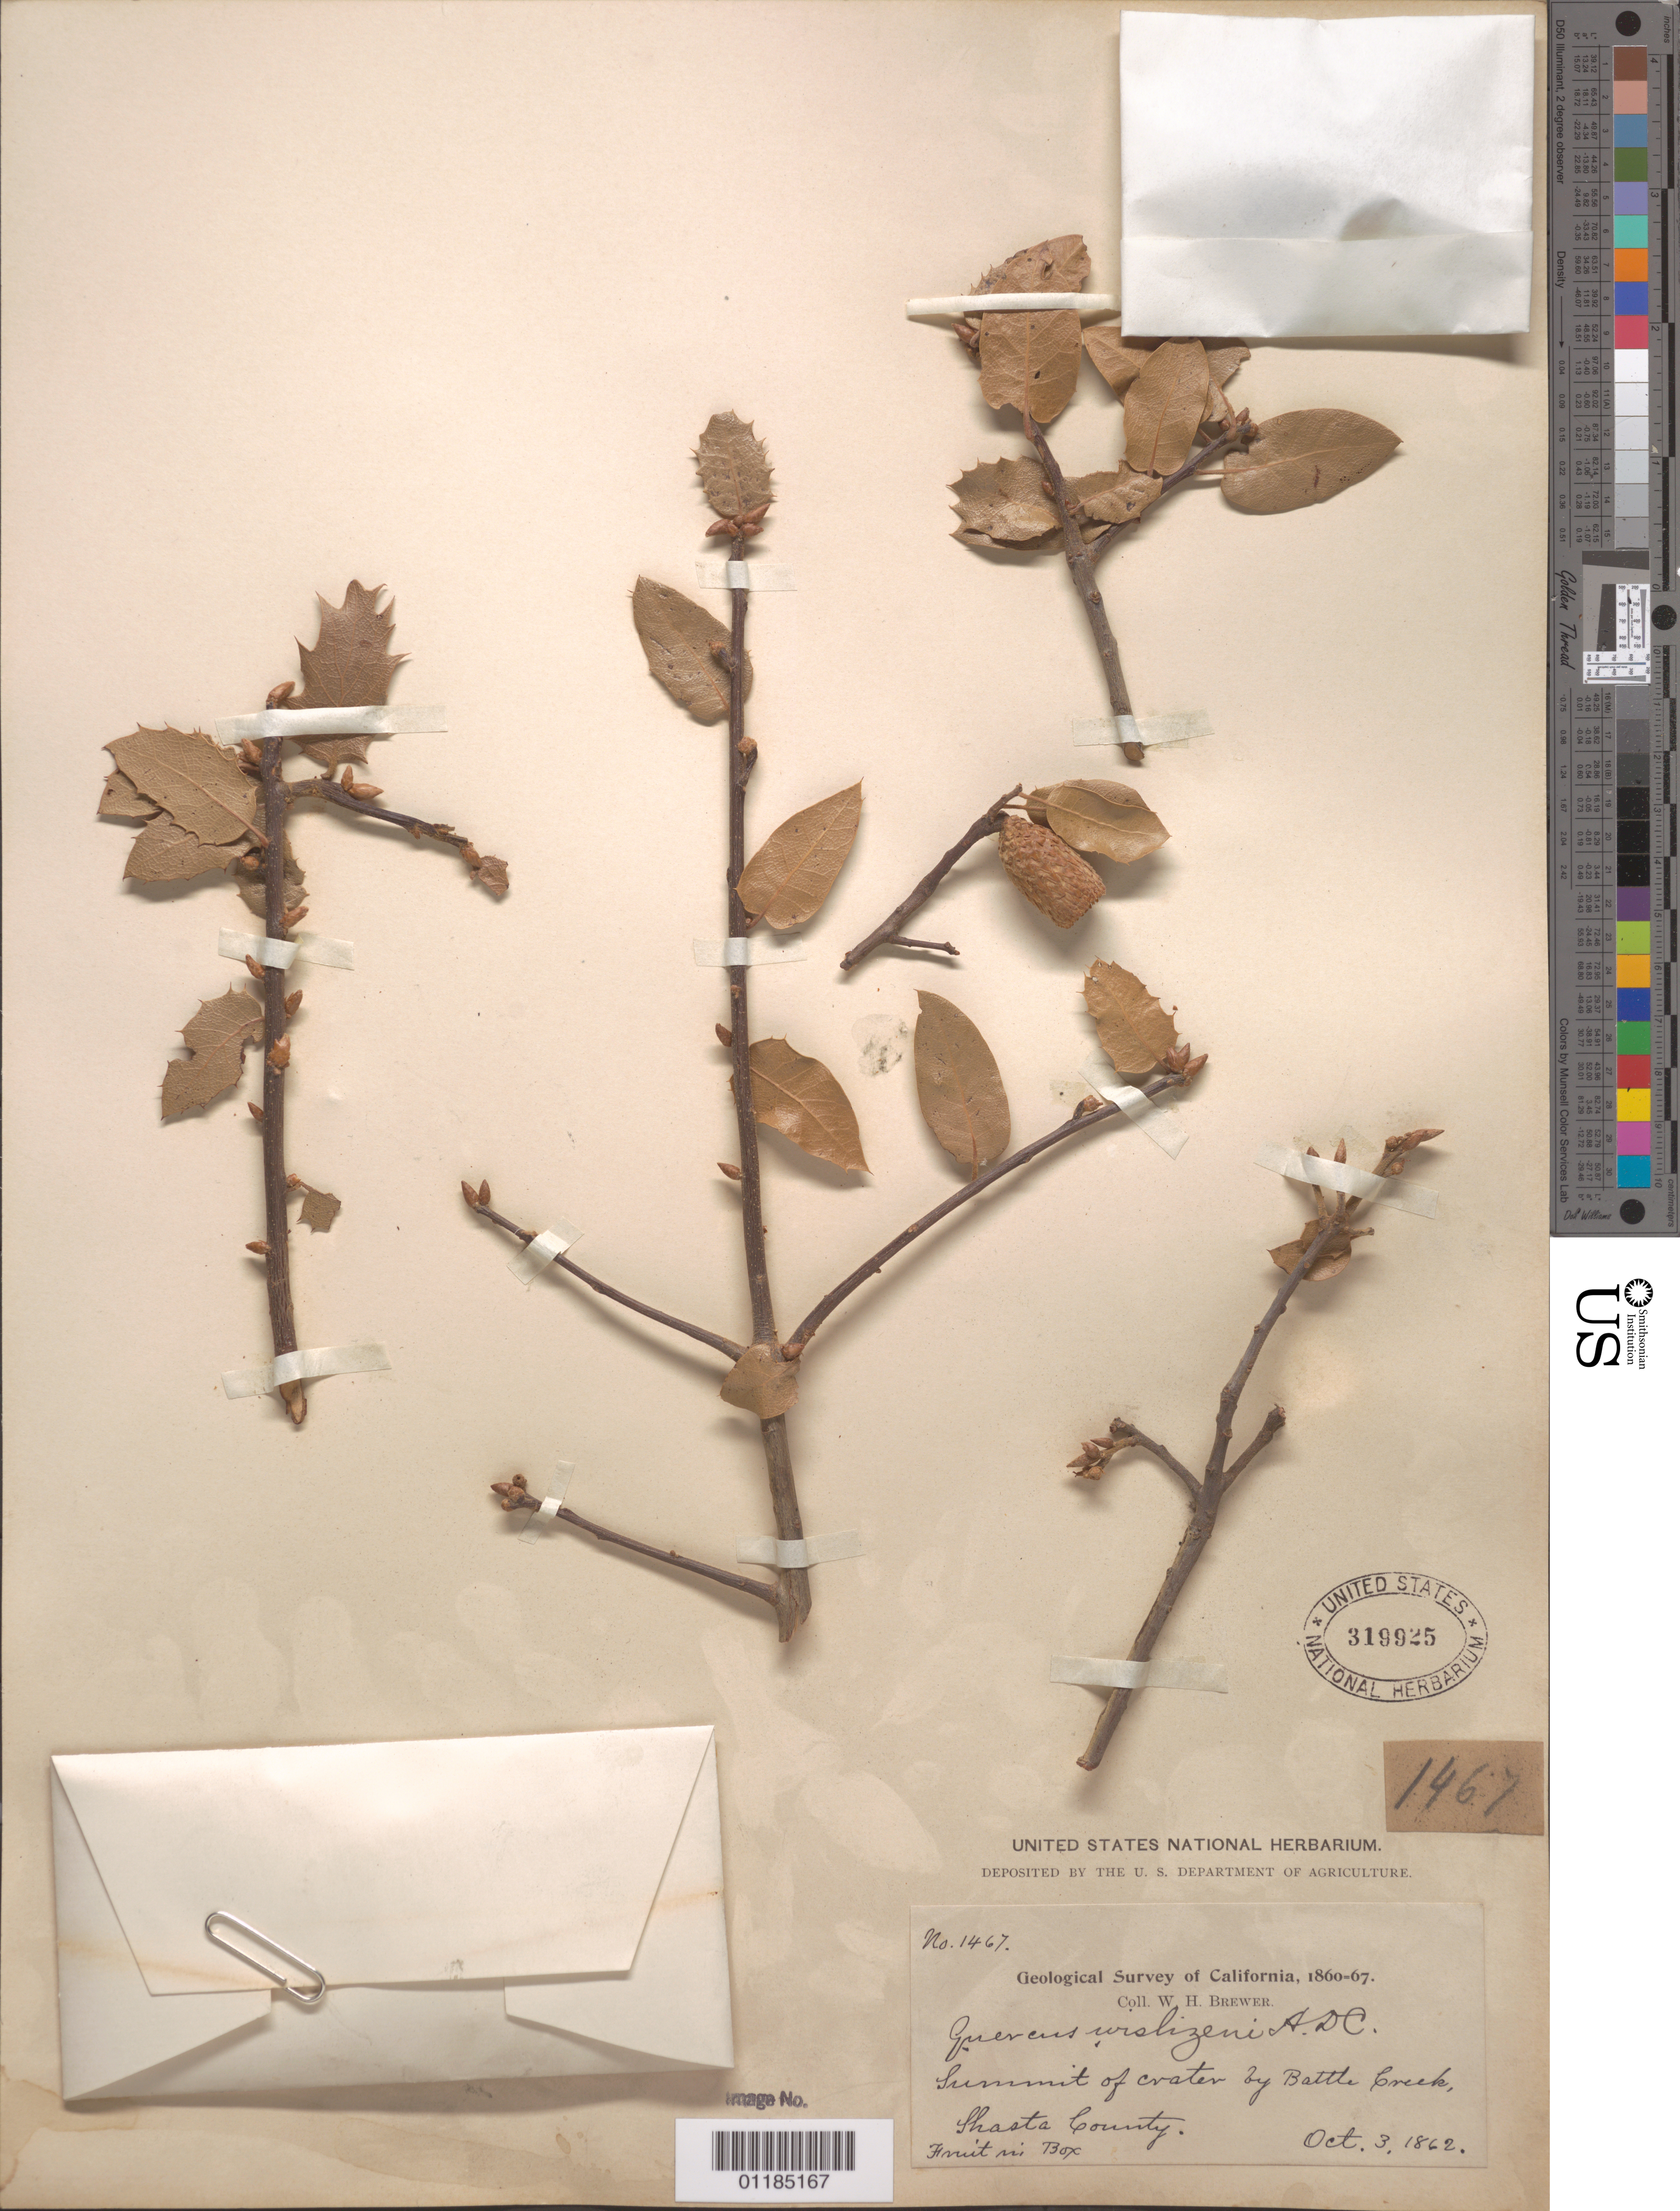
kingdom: Plantae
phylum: Tracheophyta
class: Magnoliopsida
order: Fagales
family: Fagaceae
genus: Quercus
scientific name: Quercus wislizeni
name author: A. DC.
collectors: W. H. Brewer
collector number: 1467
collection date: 1862-10-03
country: United States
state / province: California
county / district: Shasta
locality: Summit of Crater by Battle Creek.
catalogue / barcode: US 319925